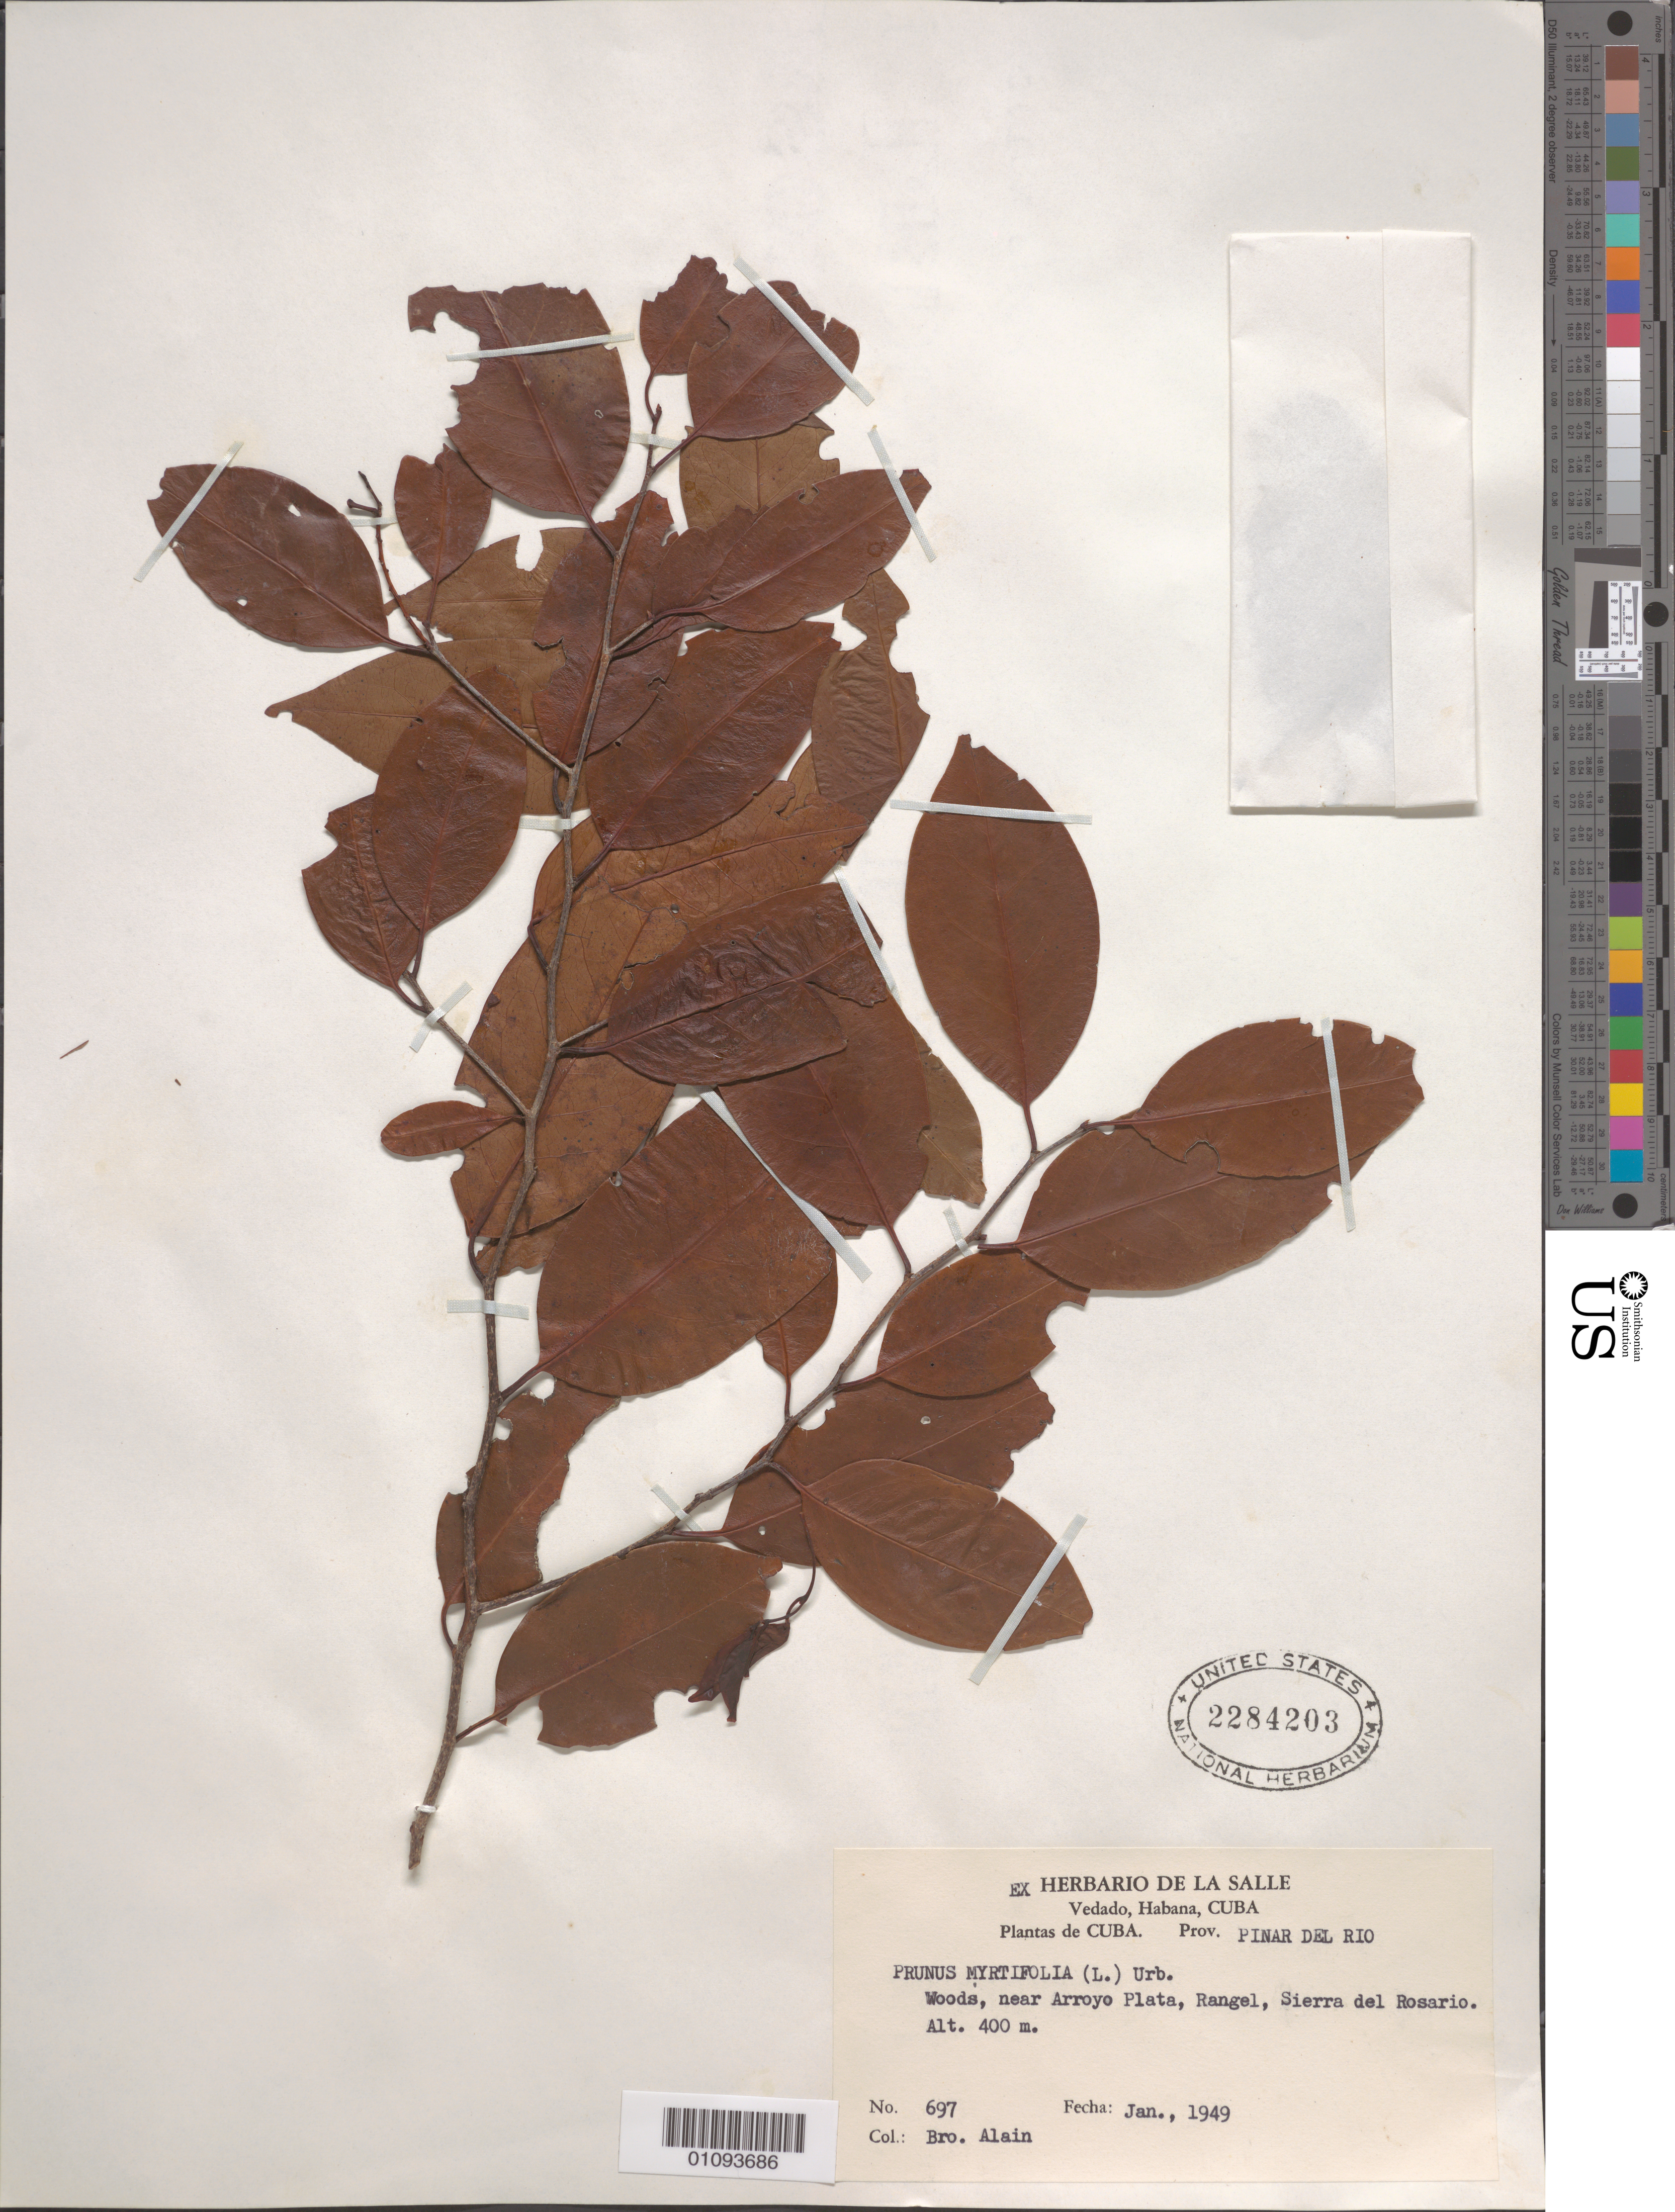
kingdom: Plantae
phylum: Tracheophyta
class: Magnoliopsida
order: Rosales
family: Rosaceae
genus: Prunus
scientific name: Prunus myrtifolia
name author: (L.) Urb.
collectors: A. H. Liogier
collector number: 697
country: Cuba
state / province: Pinar del Rio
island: Cuba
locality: woods near Arroyo Plate Rangel Sierra del Rosario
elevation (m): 400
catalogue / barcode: US 2284208